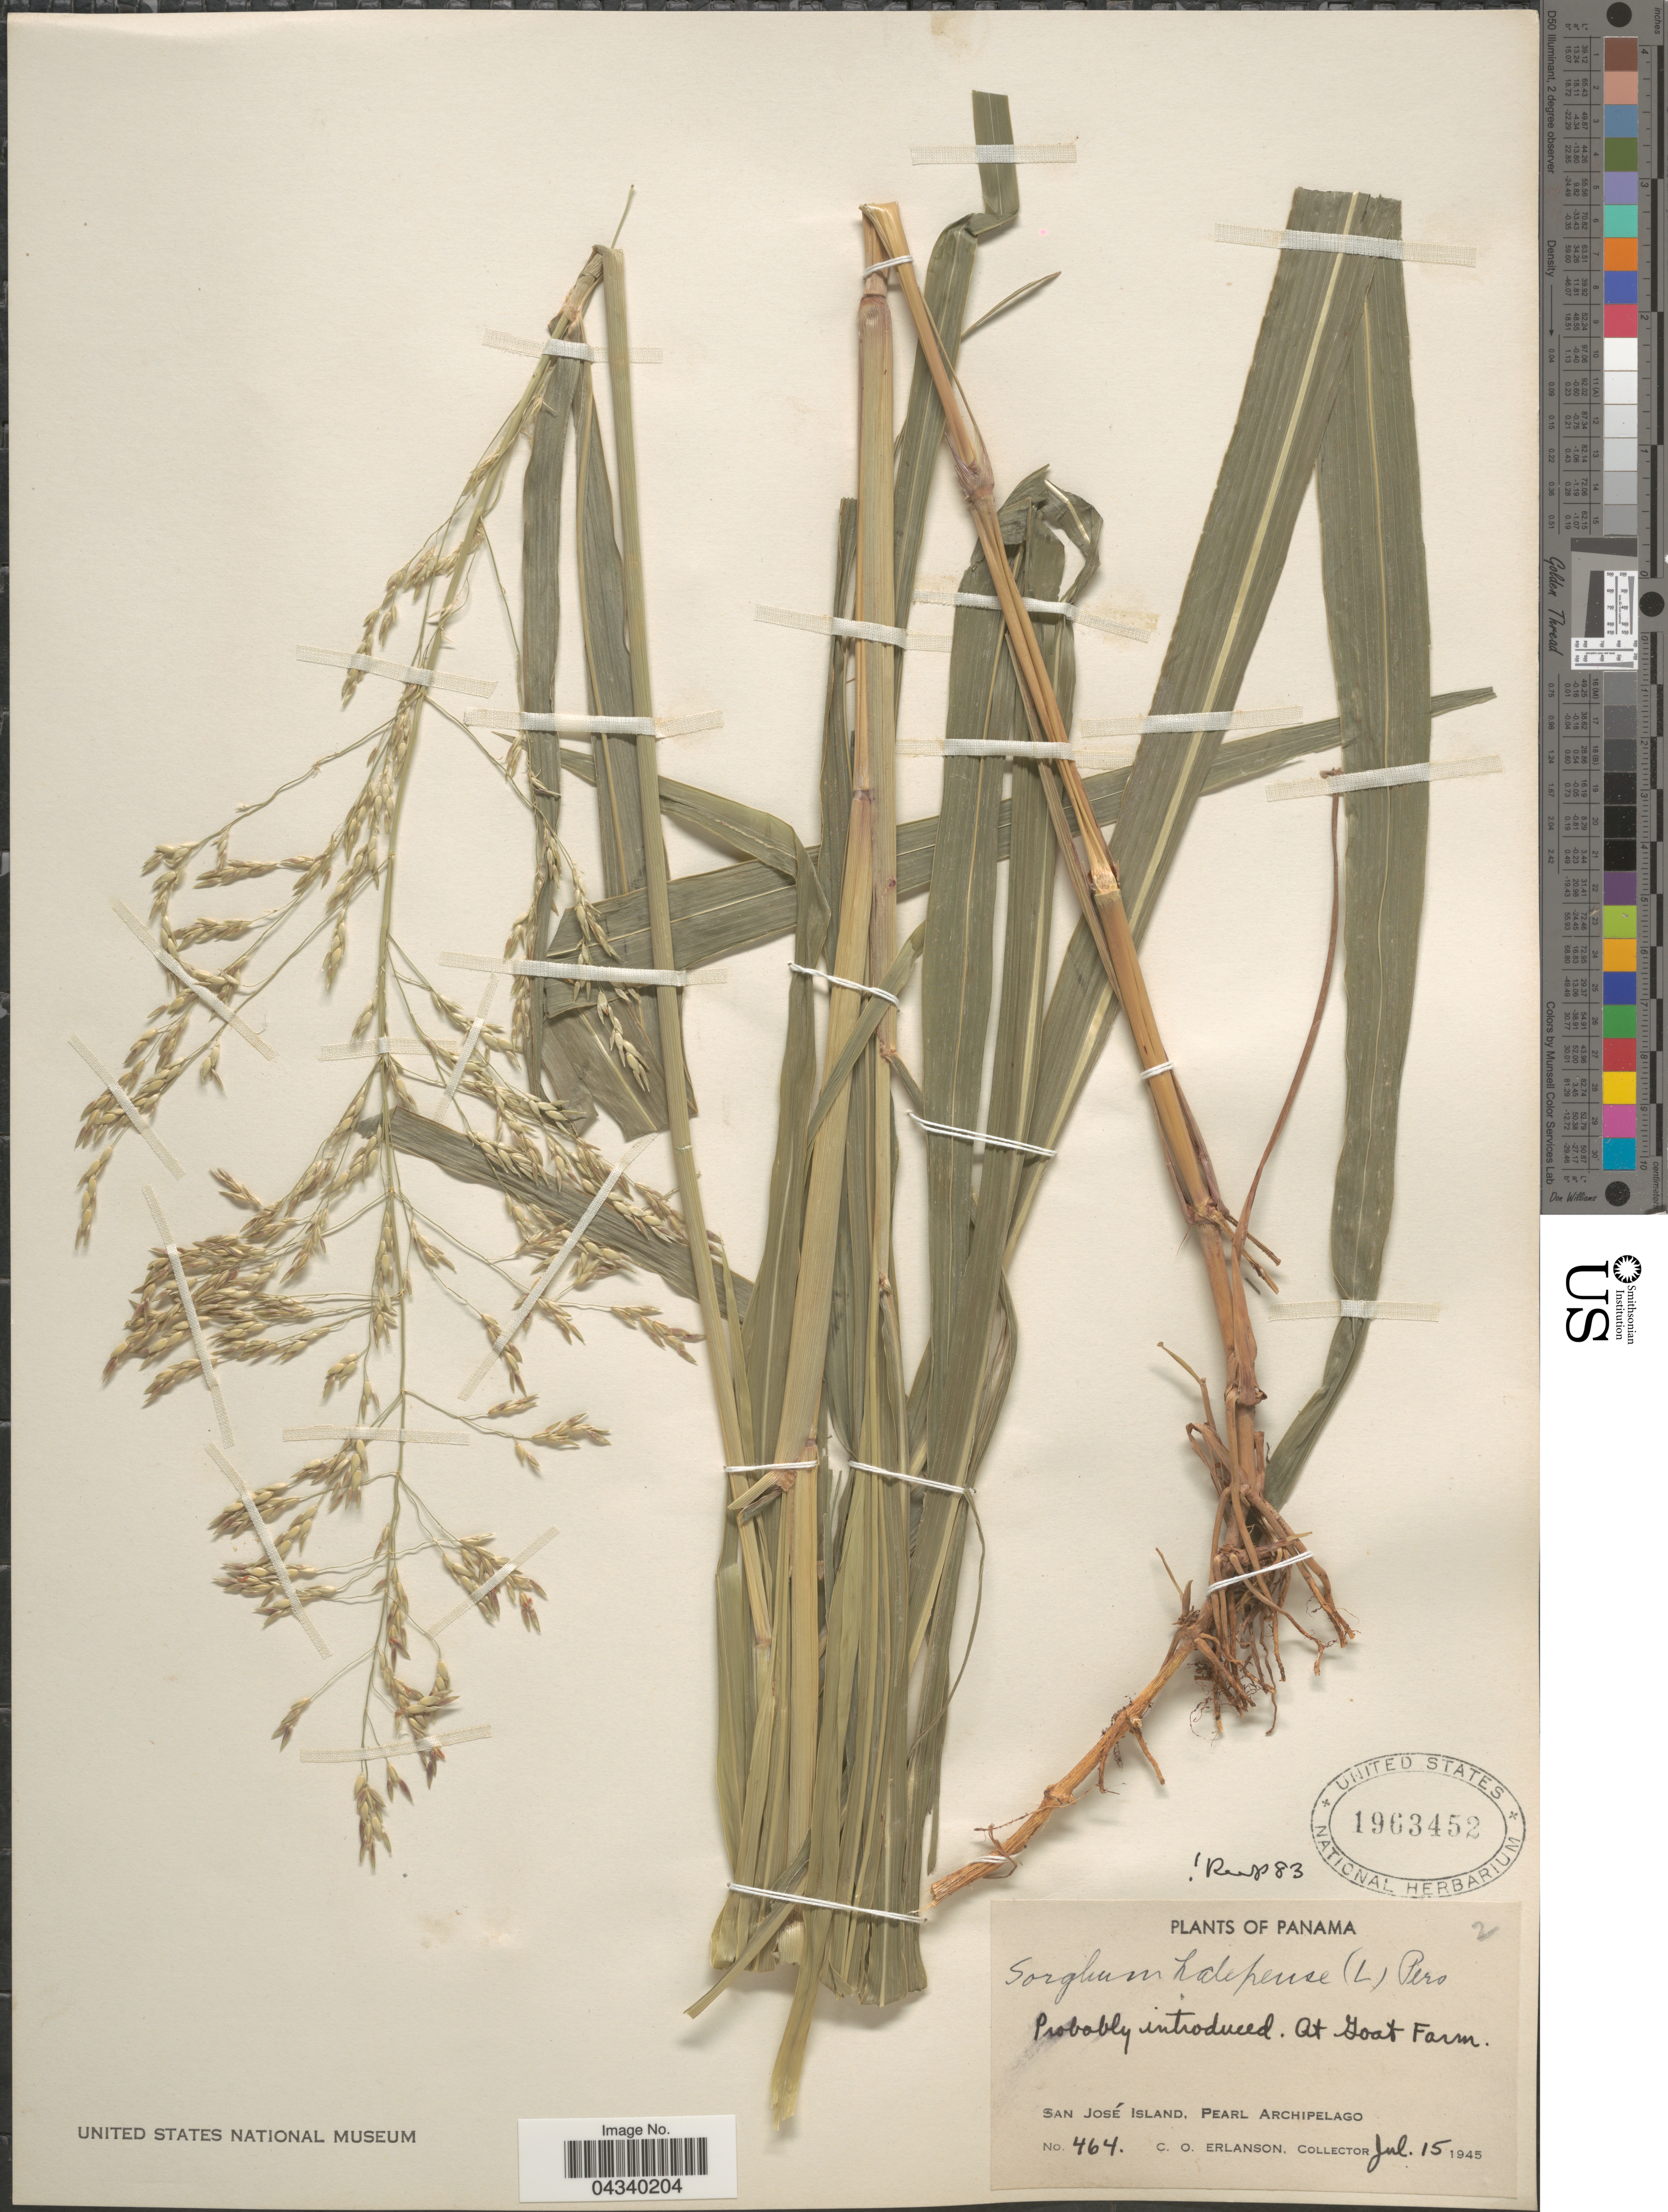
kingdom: Plantae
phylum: Tracheophyta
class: Liliopsida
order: Poales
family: Poaceae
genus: Sorghum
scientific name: Sorghum halepense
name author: (L.) Pers.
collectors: C. O. Erlanson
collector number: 464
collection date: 1945-07-15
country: Panama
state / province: Panamá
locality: San José Island, Pearl Archipelago.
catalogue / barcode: US 1963452